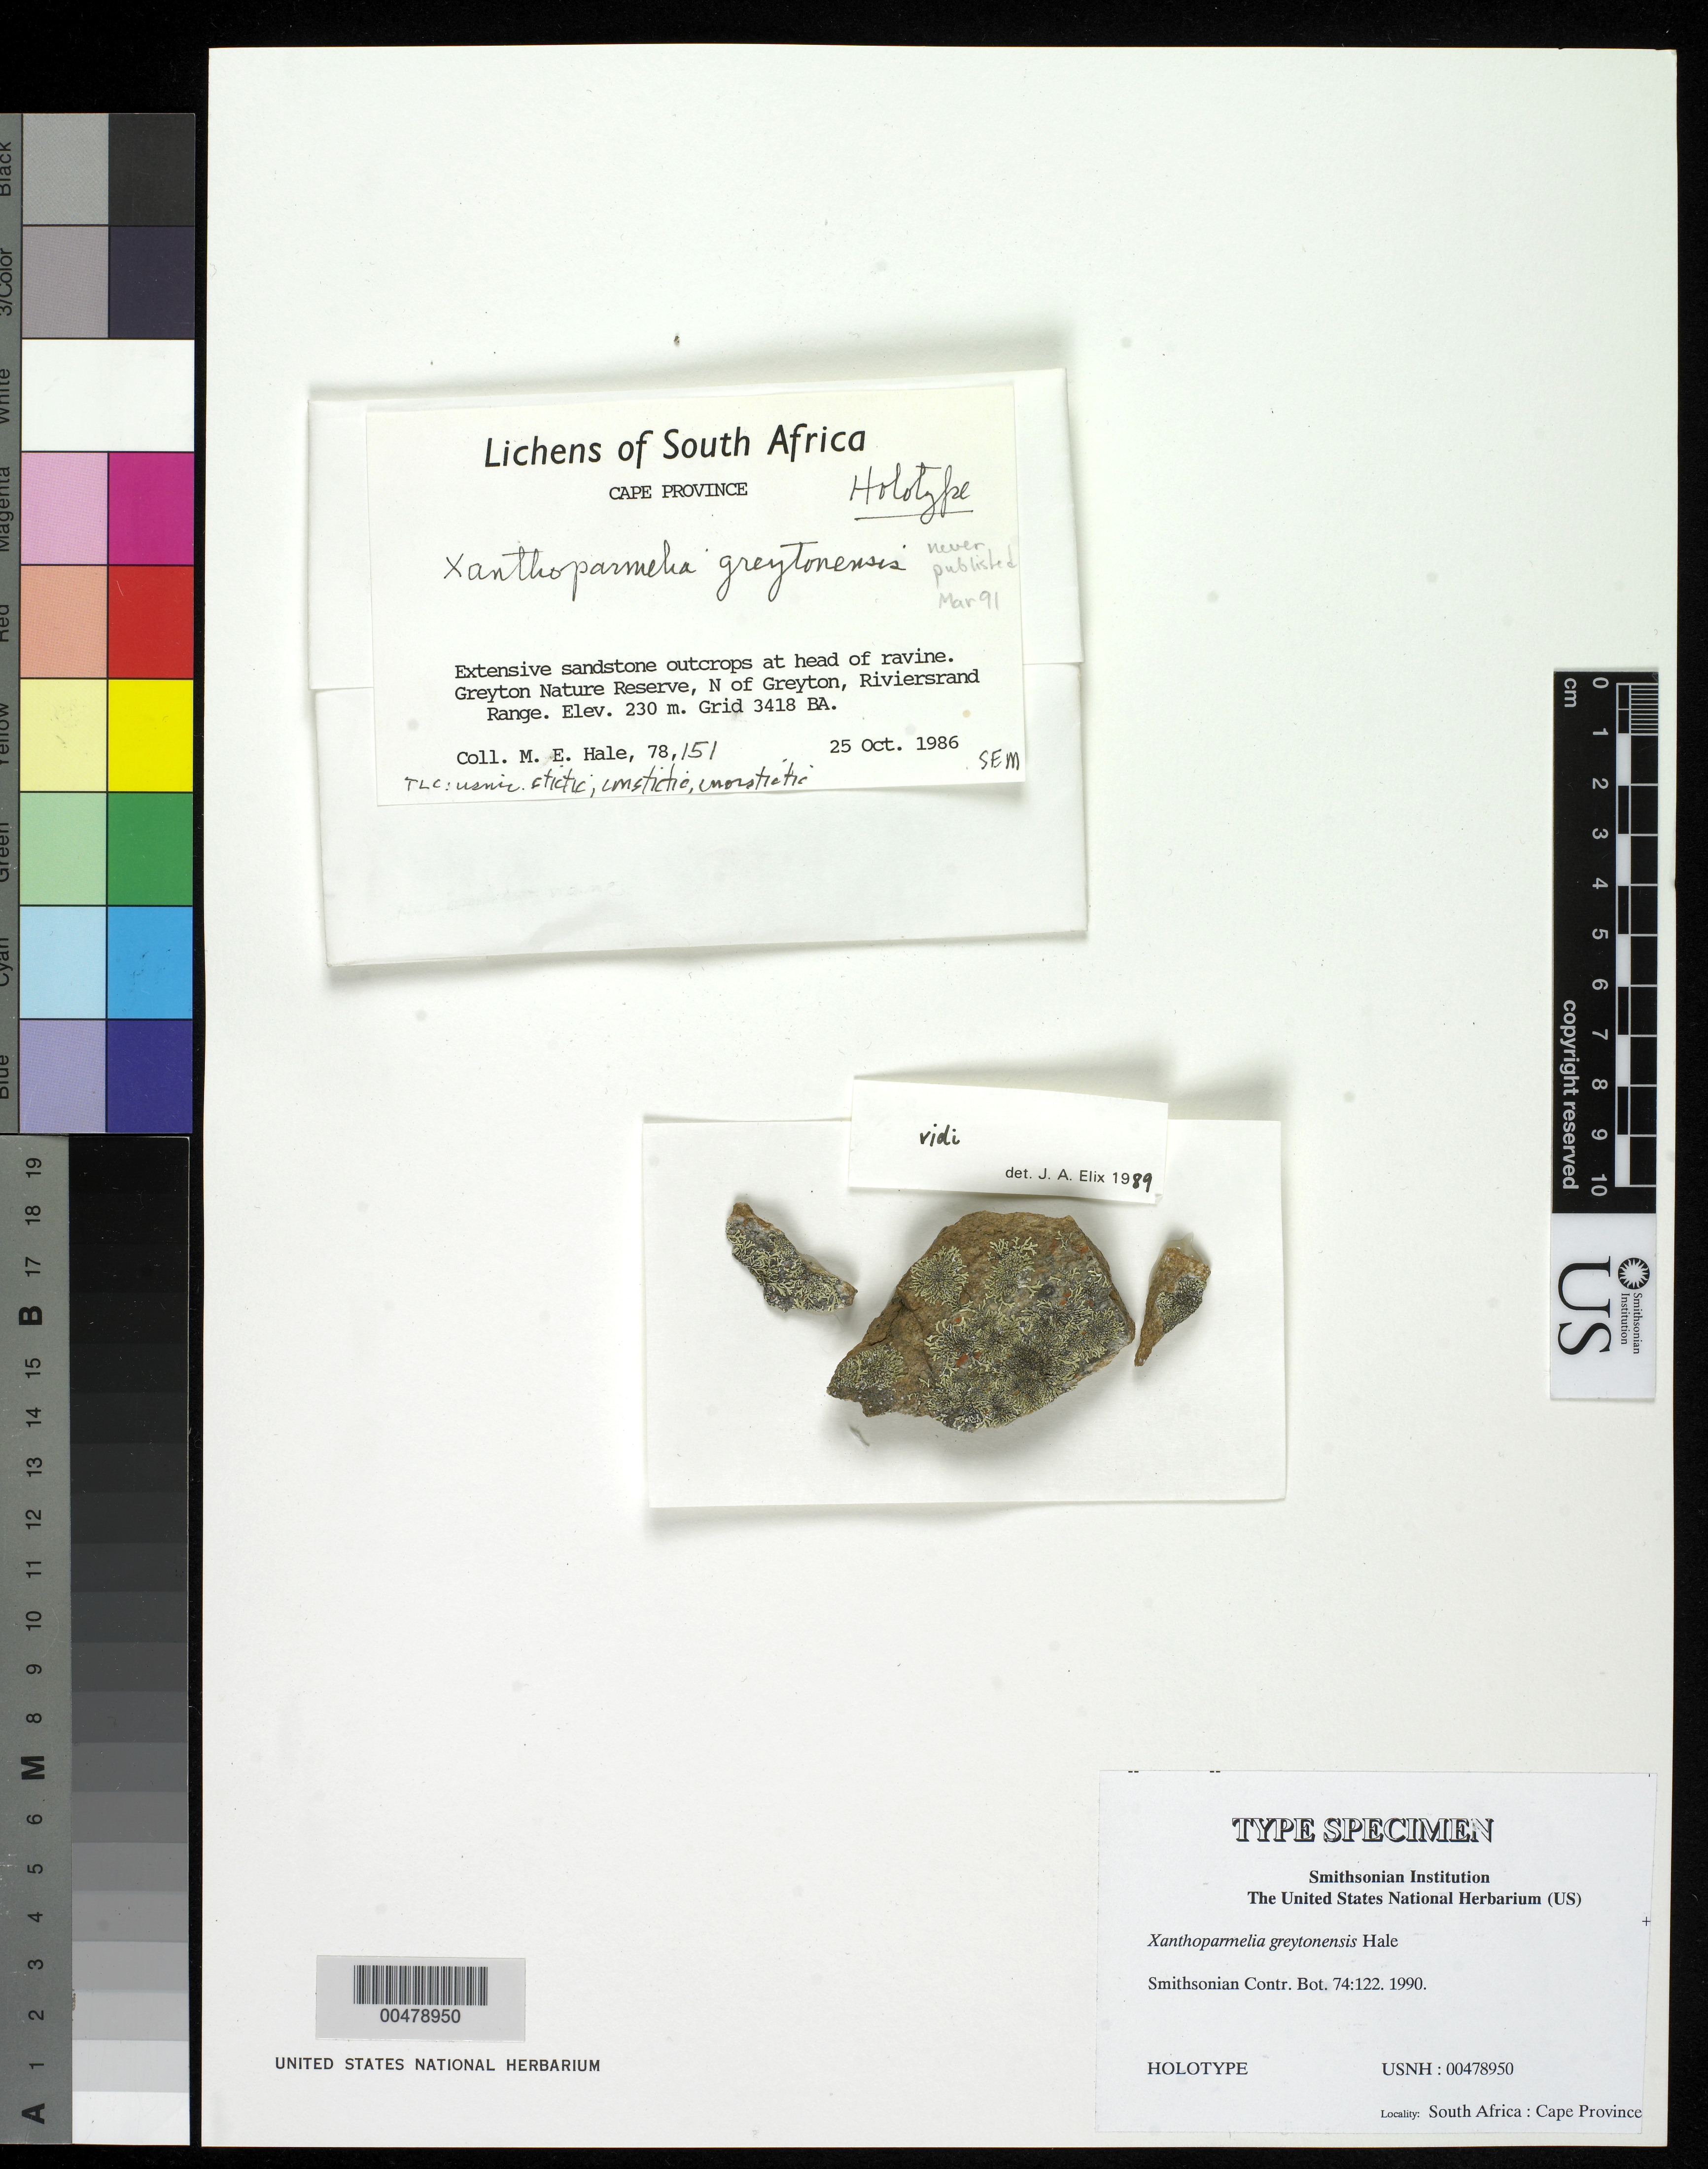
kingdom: Fungi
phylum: Ascomycota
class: Lecanoromycetes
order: Lecanorales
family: Parmeliaceae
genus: Xanthoparmelia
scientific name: Xanthoparmelia greytonensis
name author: Hale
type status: Holotype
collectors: M. Hale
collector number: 78151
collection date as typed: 25 Oct 1986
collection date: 1986-10-25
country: South Africa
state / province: Western Cape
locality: Greyton Nature Reserve, N of Greyton, Riviersrand Range, Grid 3418 BA.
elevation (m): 230